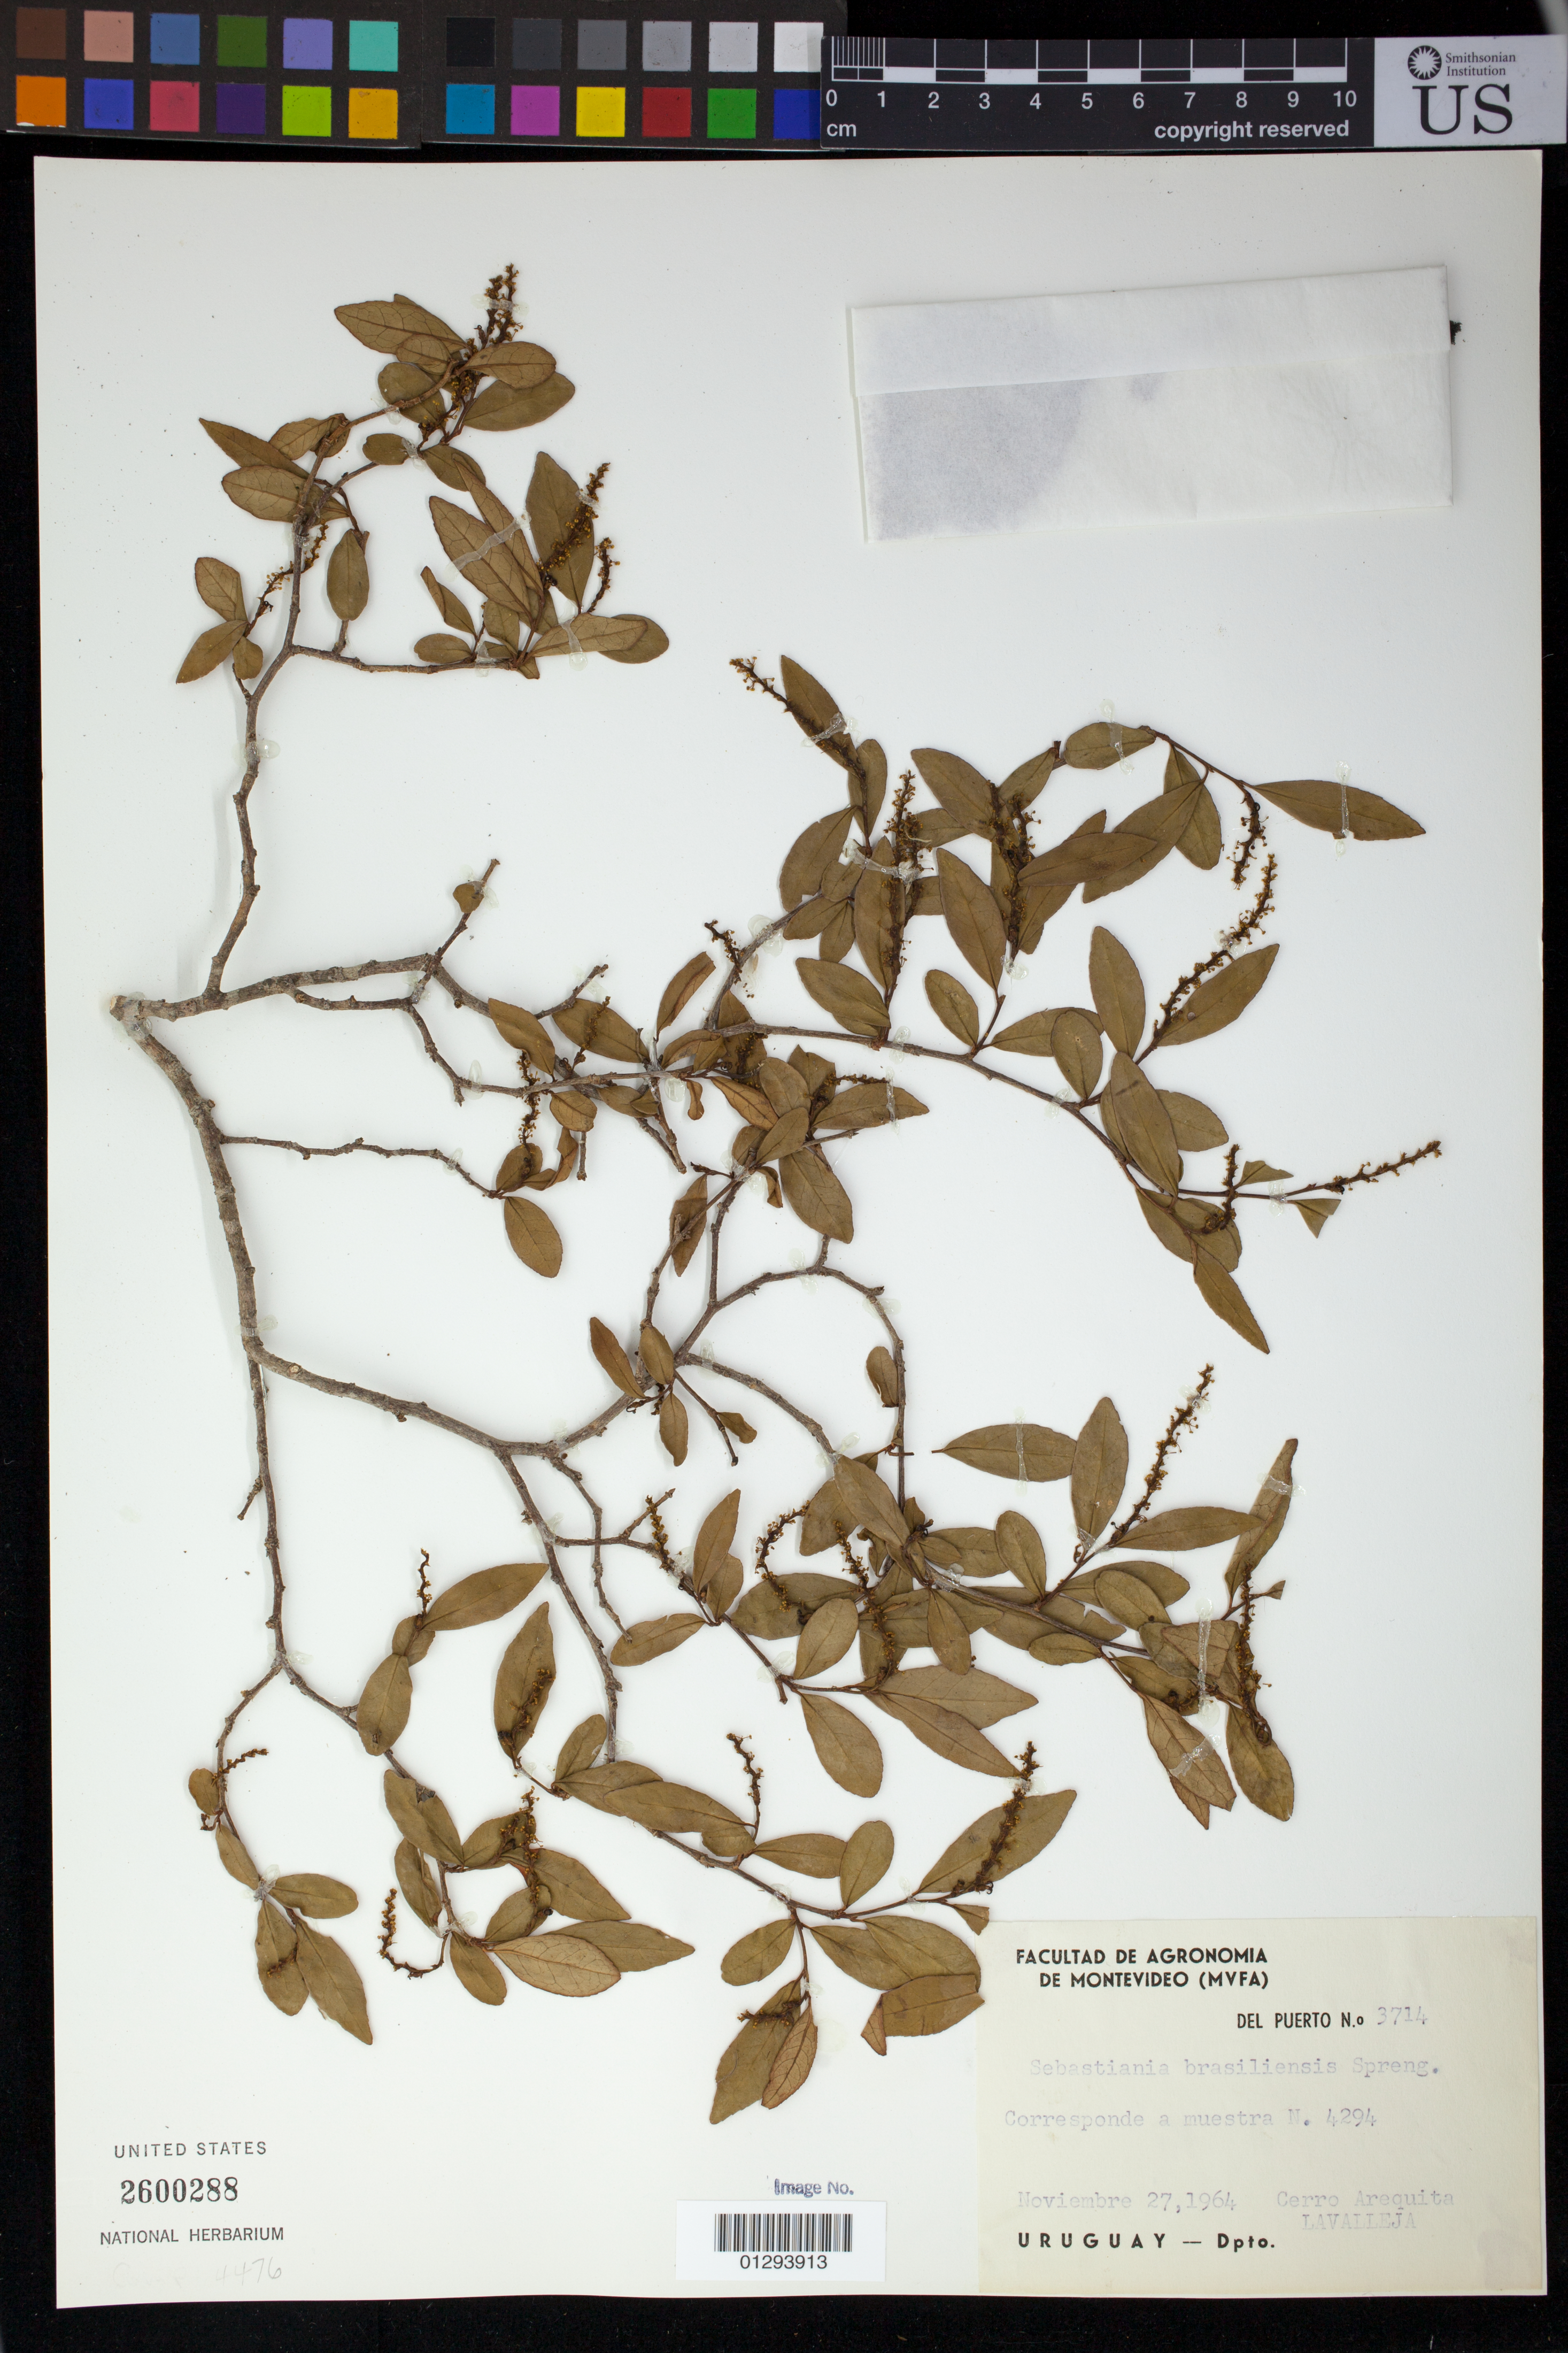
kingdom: Plantae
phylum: Tracheophyta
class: Magnoliopsida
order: Malpighiales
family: Euphorbiaceae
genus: Sebastiania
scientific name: Sebastiania brasiliensis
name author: Spreng.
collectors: O. Del Puerto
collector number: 3714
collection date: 1964-11-27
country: Uruguay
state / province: Lavalleja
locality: Cerro Arequita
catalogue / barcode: US 2600288